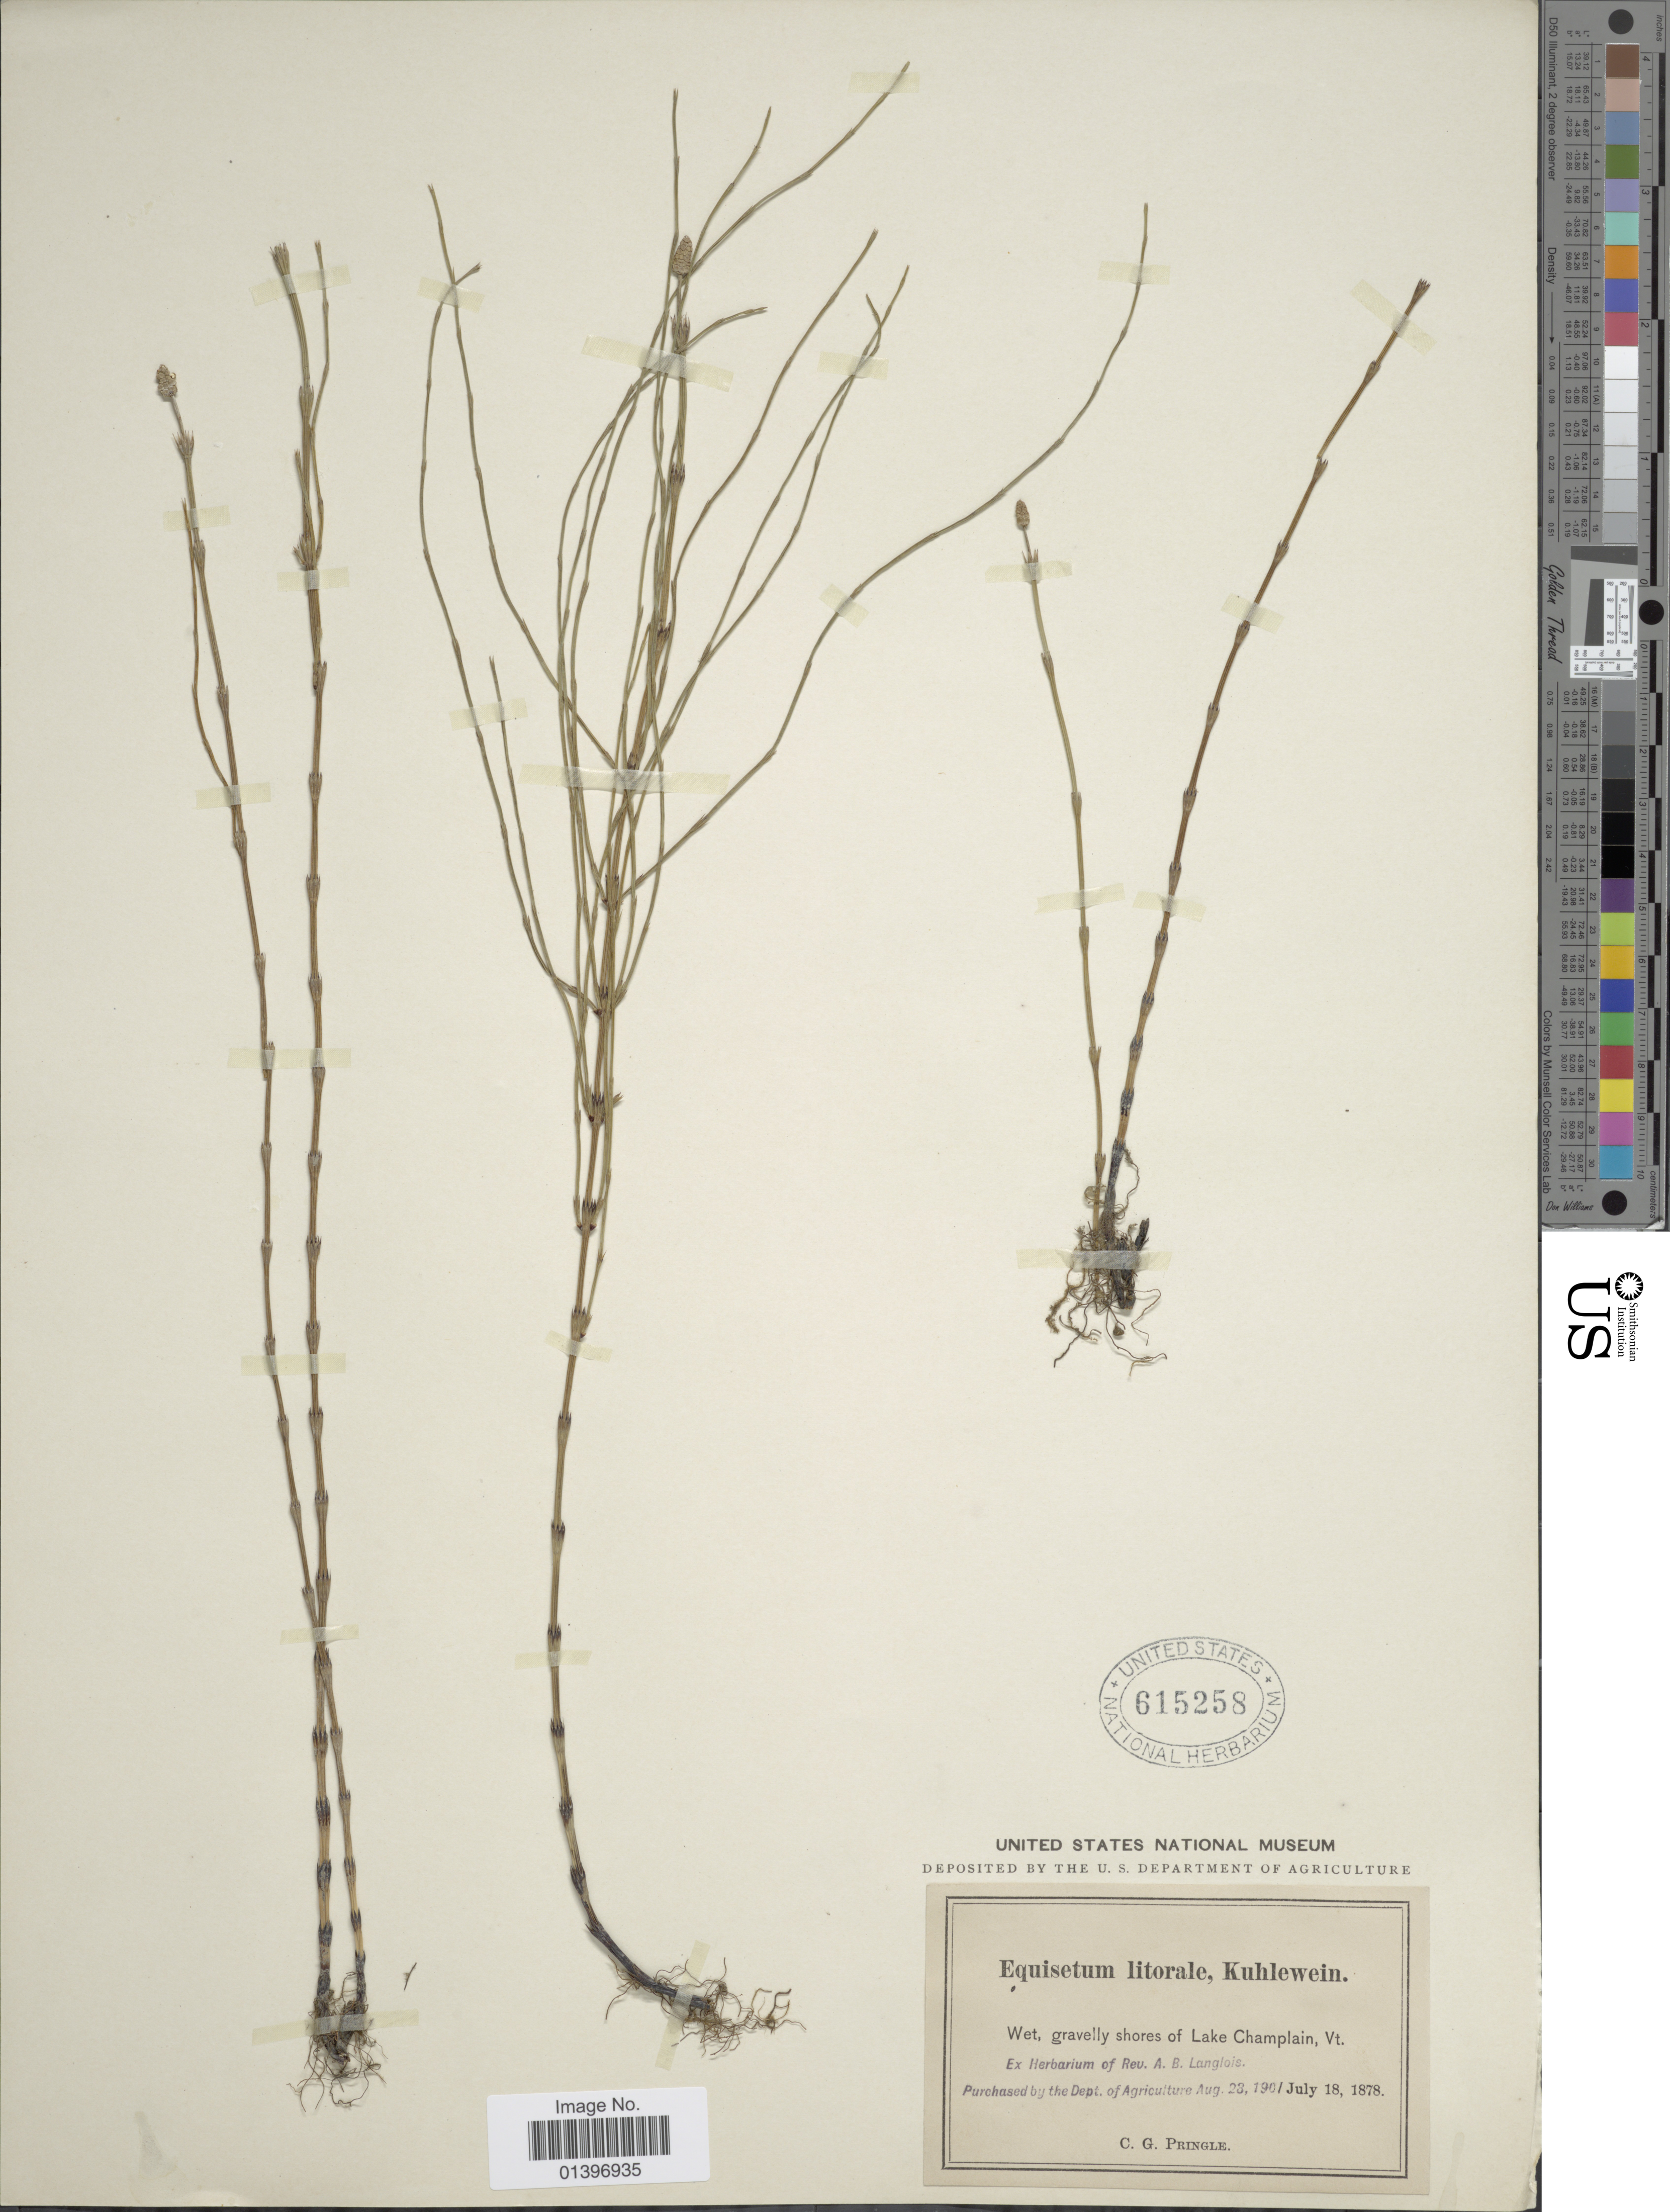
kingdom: Plantae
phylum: Tracheophyta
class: Polypodiopsida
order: Equisetales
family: Equisetaceae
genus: Equisetum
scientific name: Equisetum x litorale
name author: Kuhlw.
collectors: C. G. Pringle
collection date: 1878-07-18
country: United States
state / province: Vermont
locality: Wet, gravelly shores of Lake Champlain, VT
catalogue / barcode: US 615258